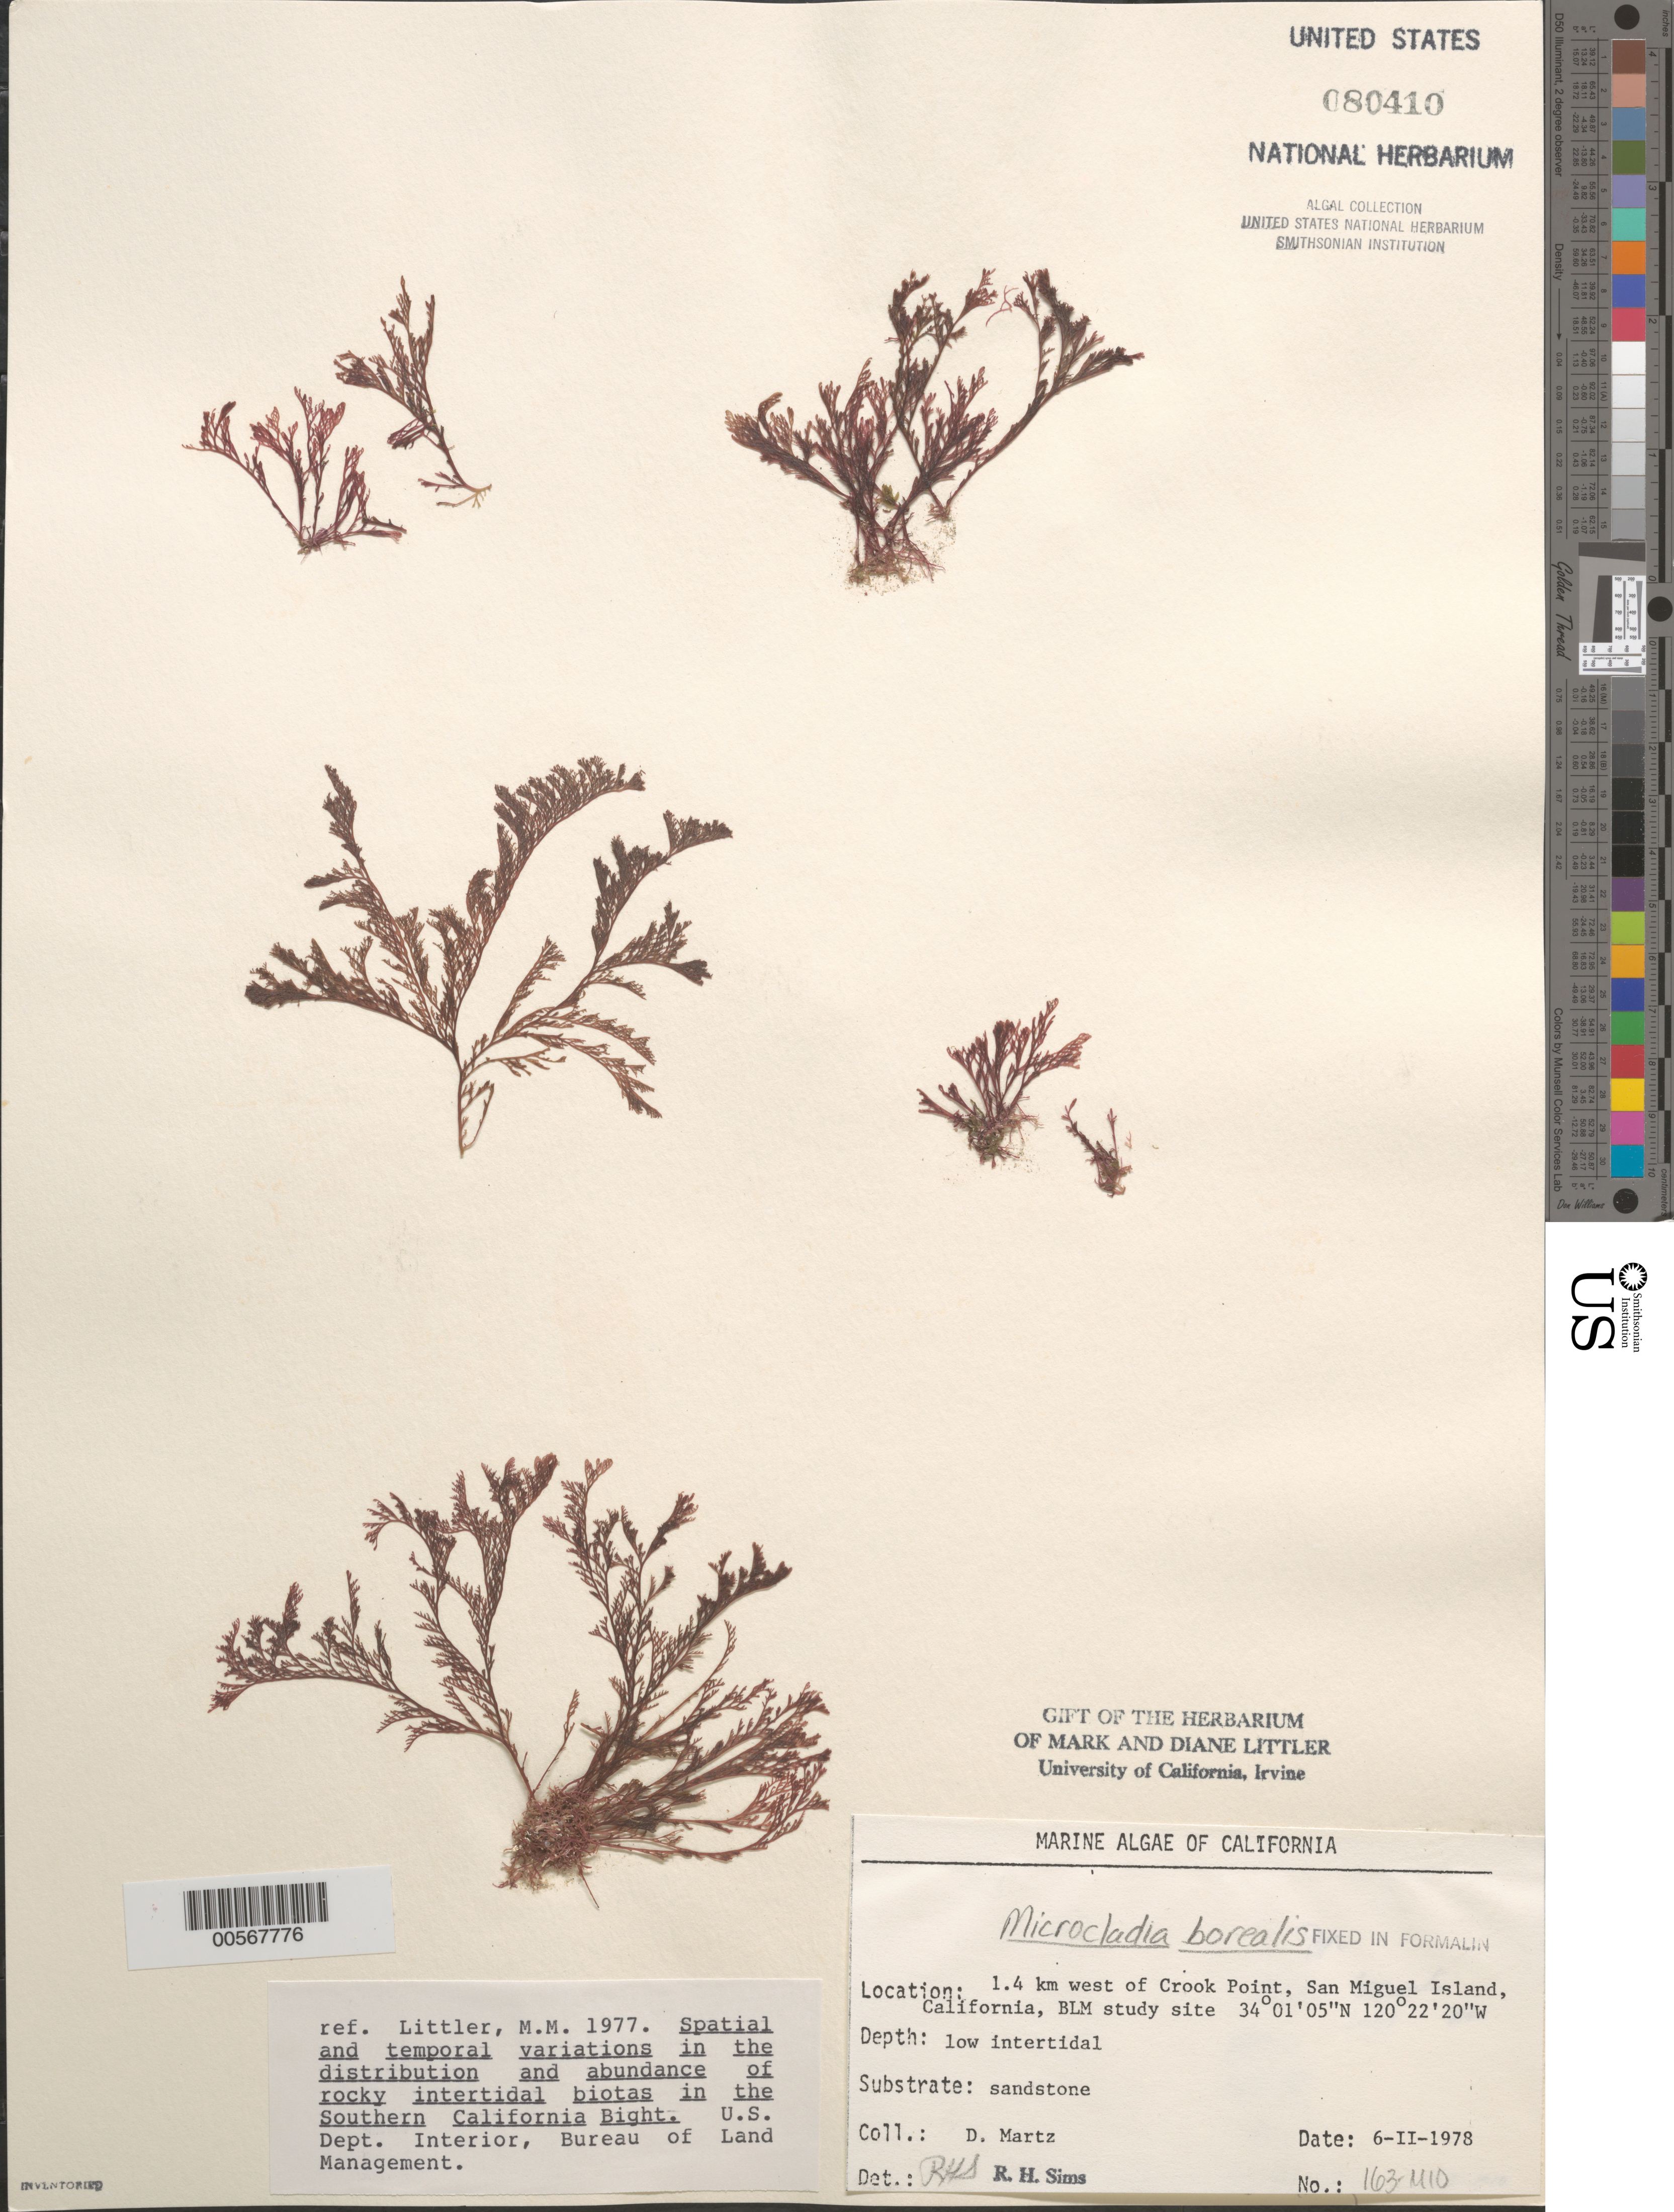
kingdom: Plantae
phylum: Rhodophyta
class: Florideophyceae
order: Ceramiales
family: Ceramiaceae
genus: Microcladia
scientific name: Microcladia borealis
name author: Rupr.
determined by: Sims, Robert H.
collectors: D. Martz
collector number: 163-mio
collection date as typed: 06 Feb 1978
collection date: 1978-02-06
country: United States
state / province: California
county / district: Santa Barbara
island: San Miguel Island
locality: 1.4 km north of Crook Point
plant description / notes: BLM-SOCALBIGHT Rocky Intertidal Survey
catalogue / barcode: US 80410